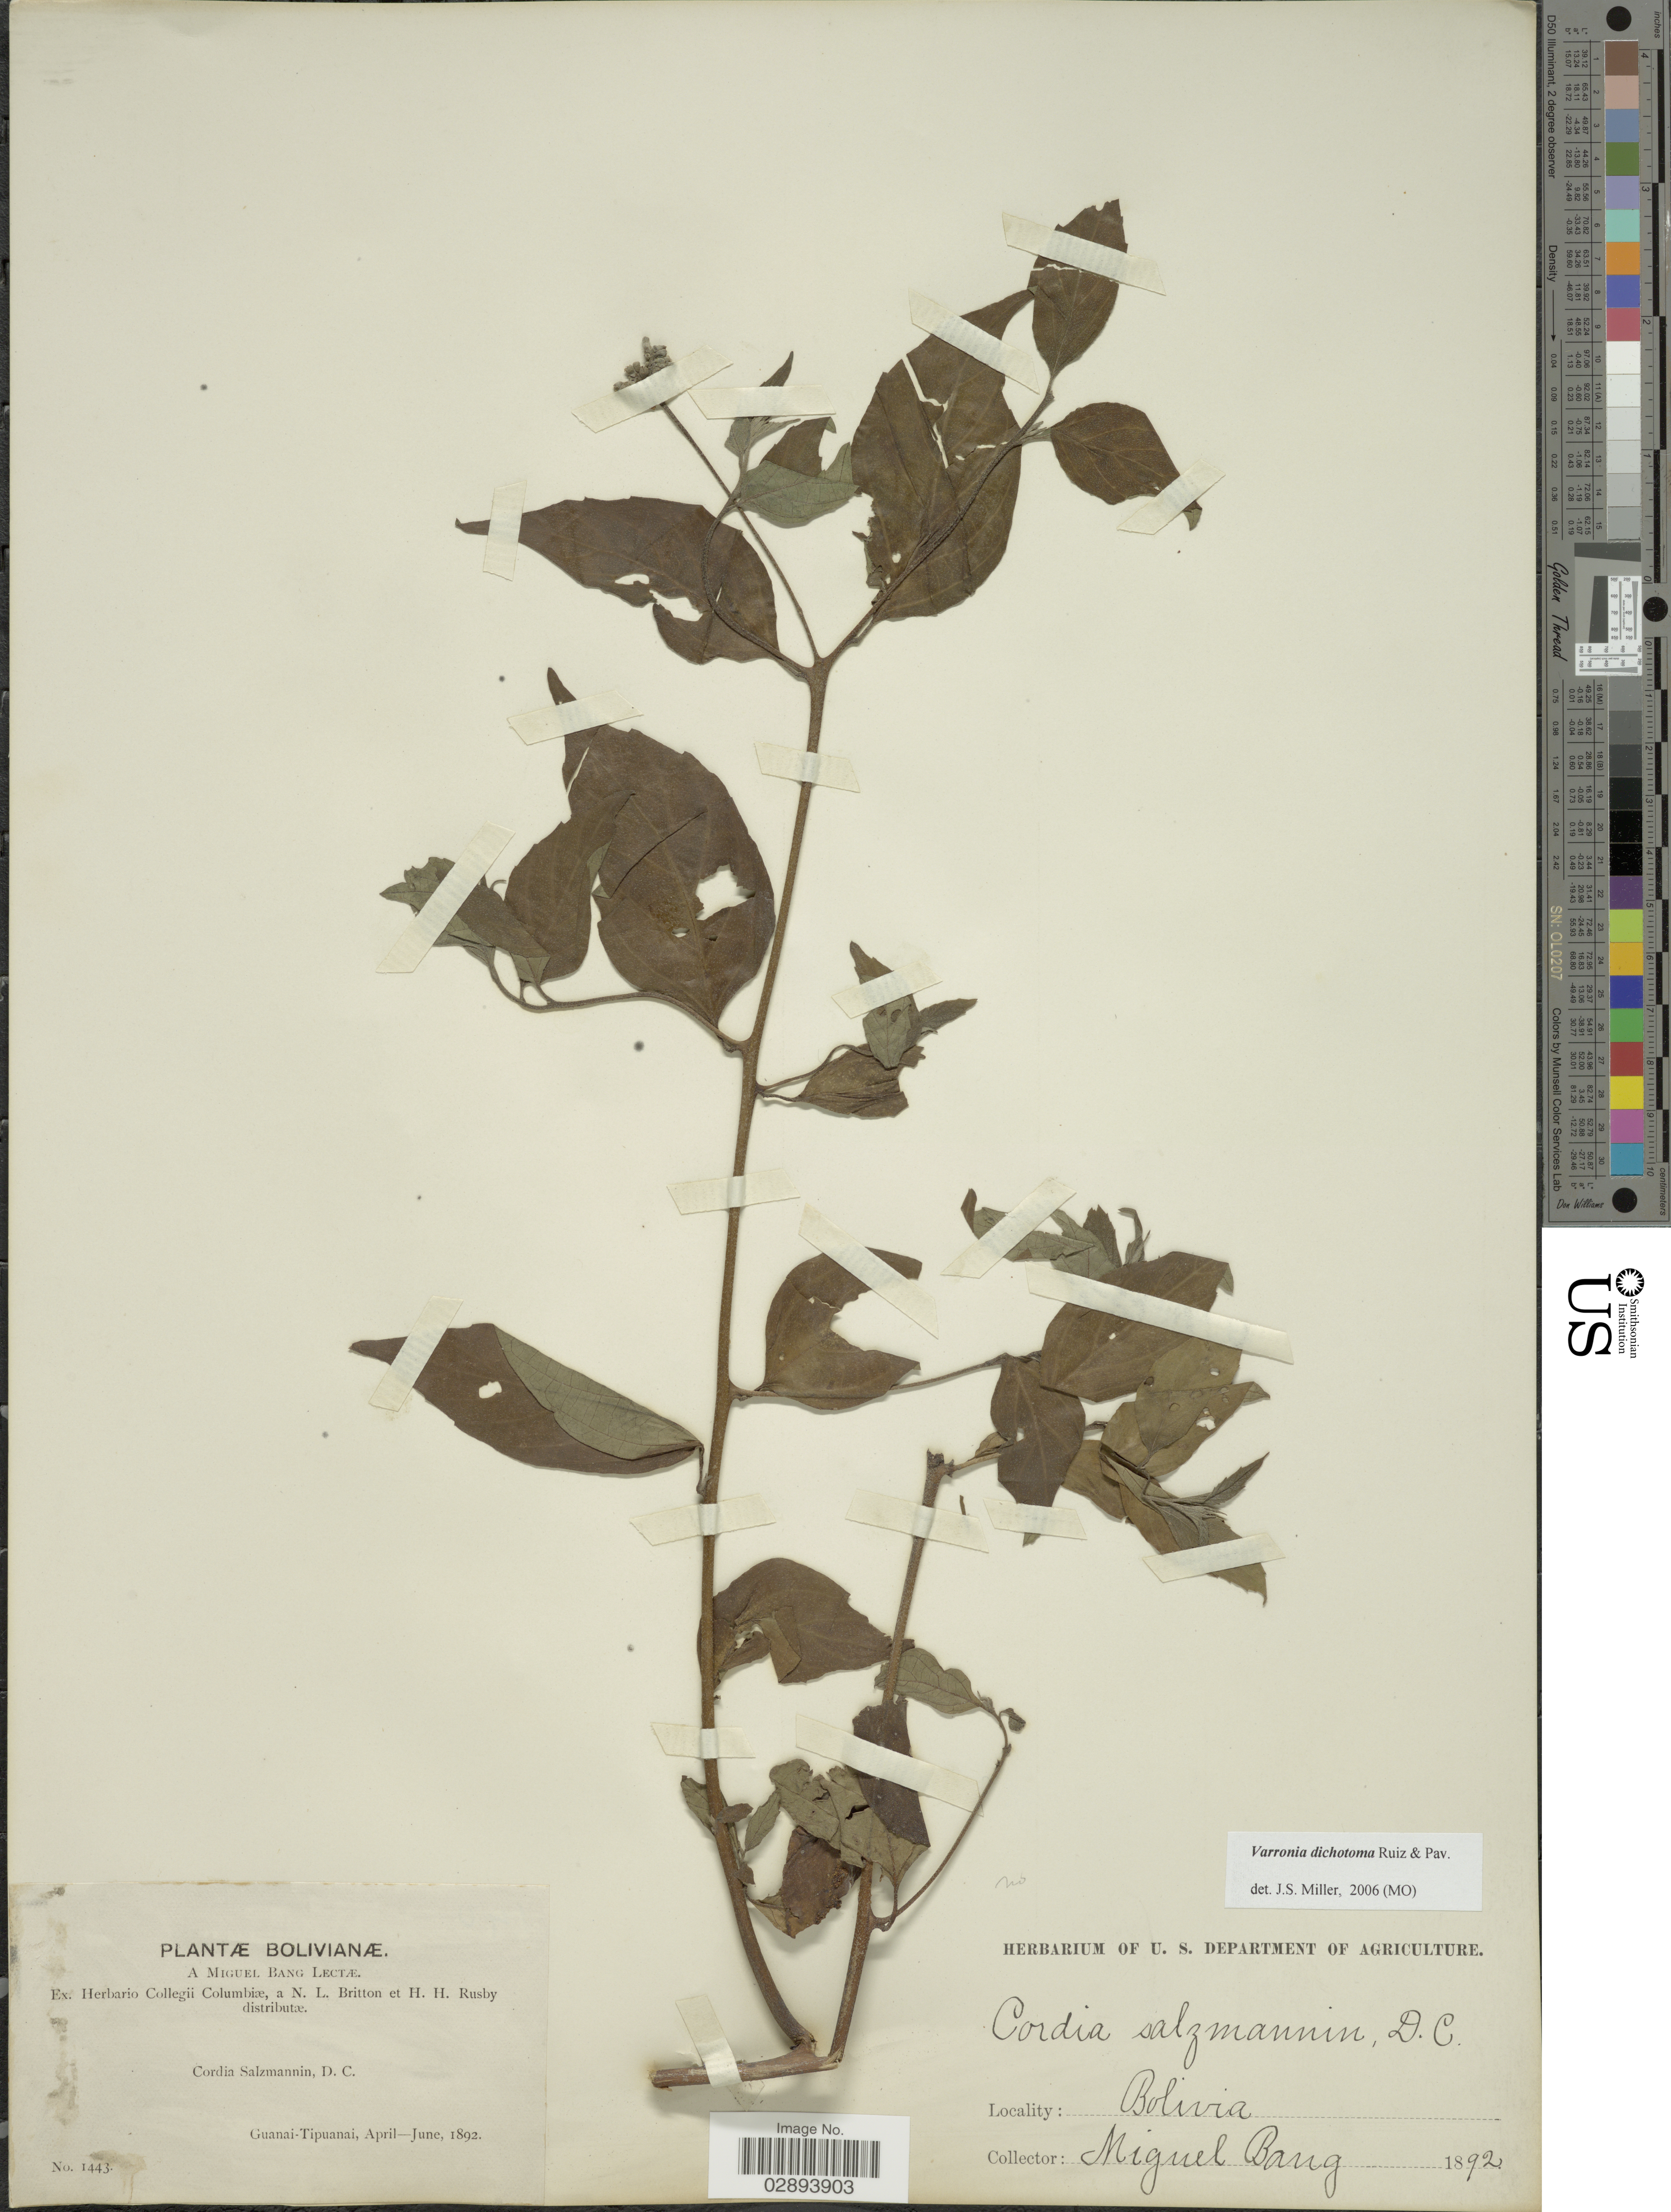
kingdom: Plantae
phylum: Tracheophyta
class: Magnoliopsida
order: Boraginales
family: Cordiaceae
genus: Varronia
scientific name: Varronia dichotoma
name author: Ruiz & Pav.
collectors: M. Bang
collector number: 1443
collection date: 1892-04/1892-06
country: Bolivia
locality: Guanai-Tipuanai.